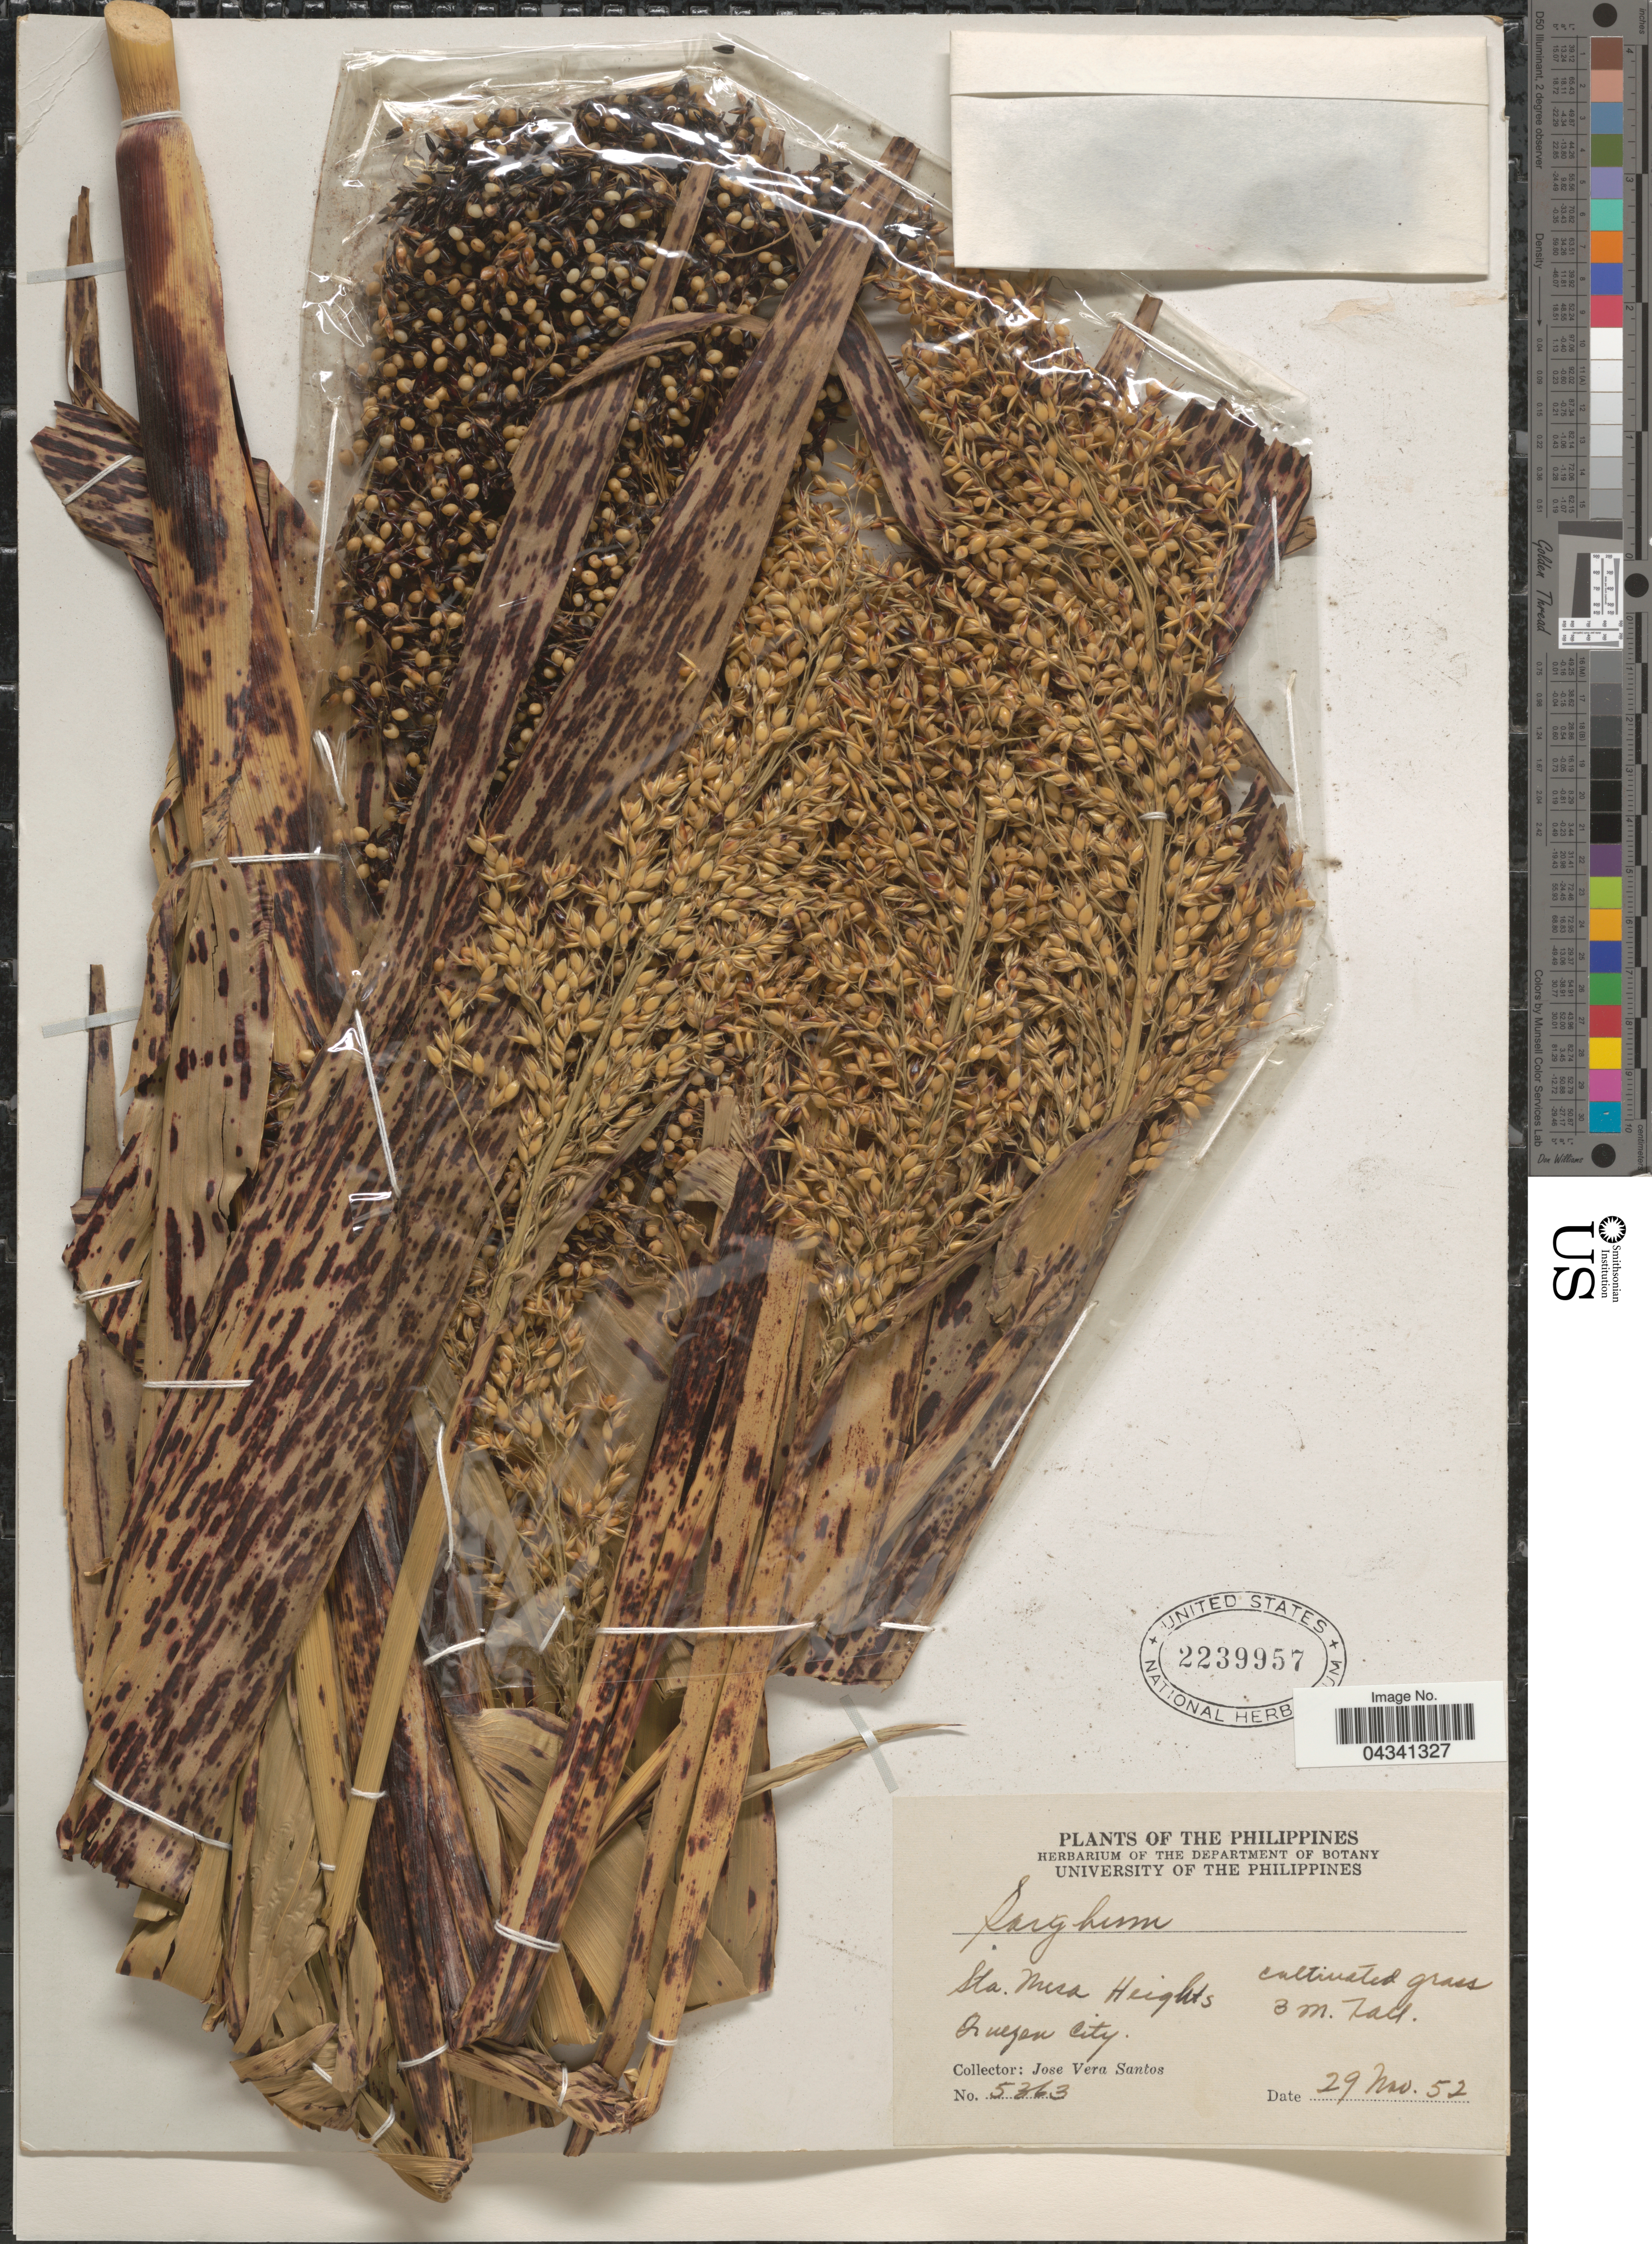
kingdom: Plantae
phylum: Tracheophyta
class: Liliopsida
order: Poales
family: Poaceae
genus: Sorghum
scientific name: Sorghum sp.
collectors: J. V. Santos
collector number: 5363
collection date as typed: Transcribed d/m/y: 29/11/52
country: Philippines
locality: Sta. Mesa Heights. Quezon City.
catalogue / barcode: US 2239957